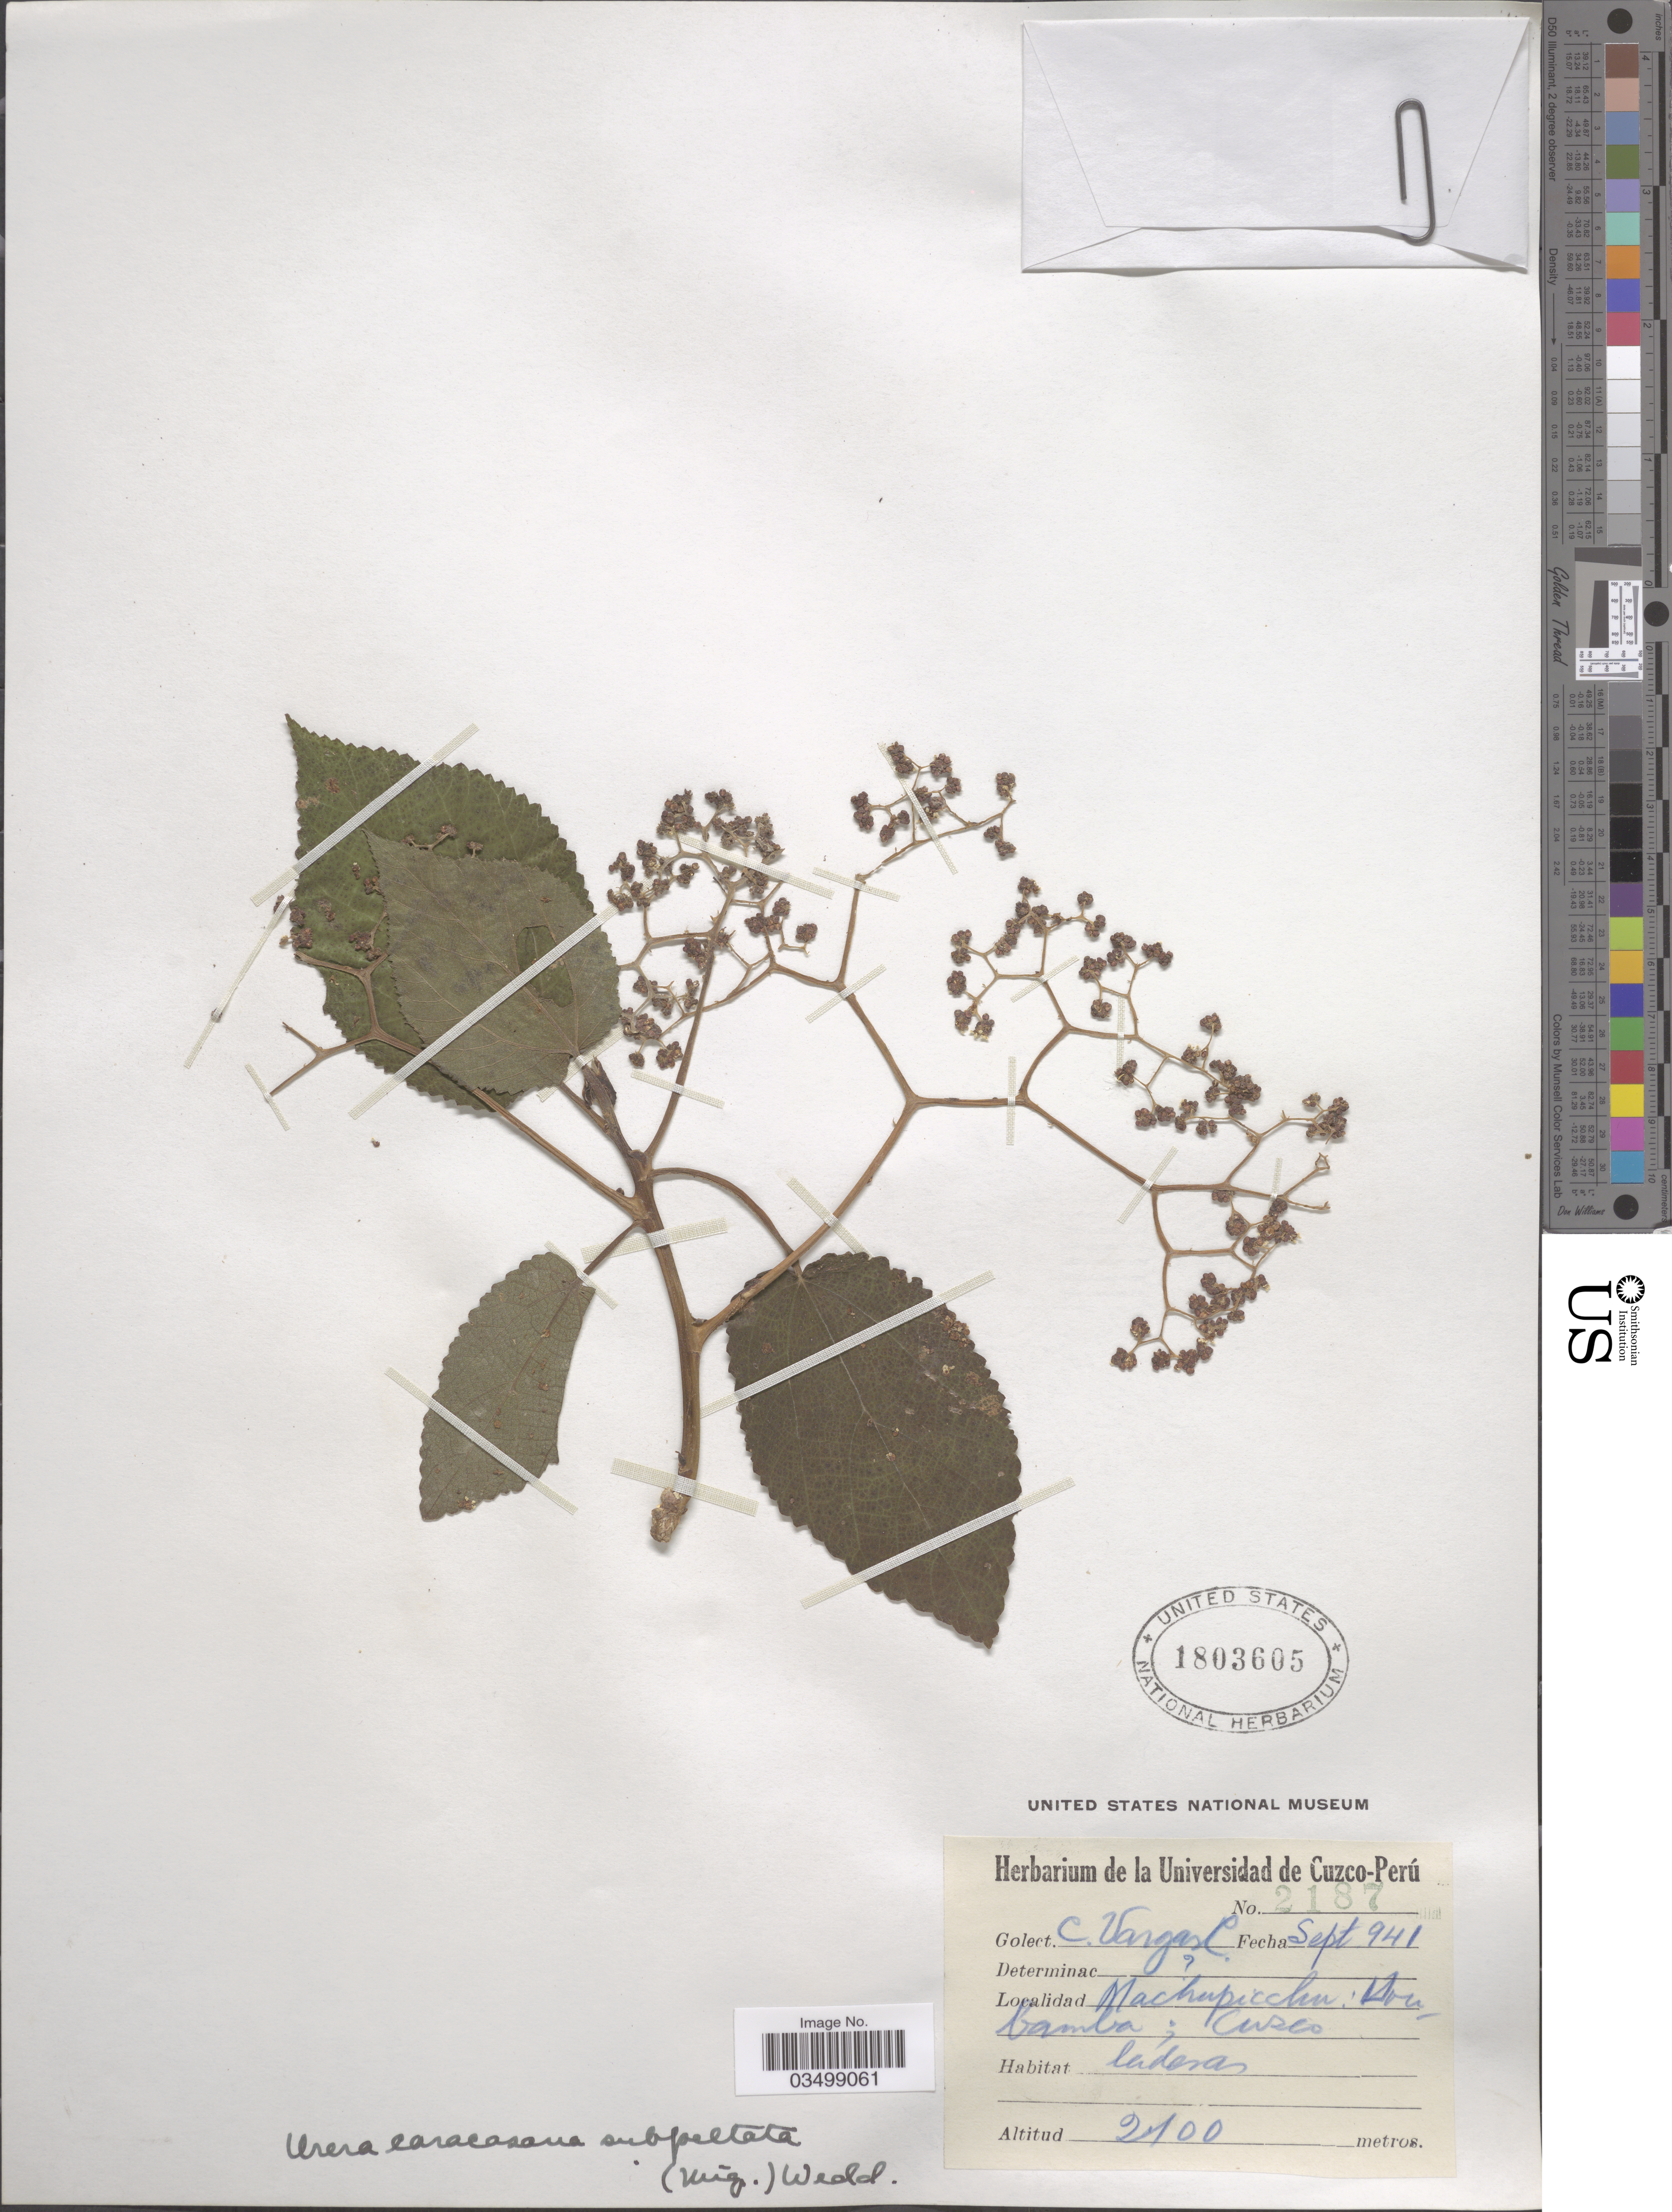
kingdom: Plantae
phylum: Tracheophyta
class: Magnoliopsida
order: Rosales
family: Urticaceae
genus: Urera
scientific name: Urera caracasana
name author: (Jacq.) Gaudich. ex Griseb.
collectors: C. Vargas Calderón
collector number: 2187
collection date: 1941-09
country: Peru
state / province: Cusco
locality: Machupicchu: Urubamba.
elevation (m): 2100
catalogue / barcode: US 1803605